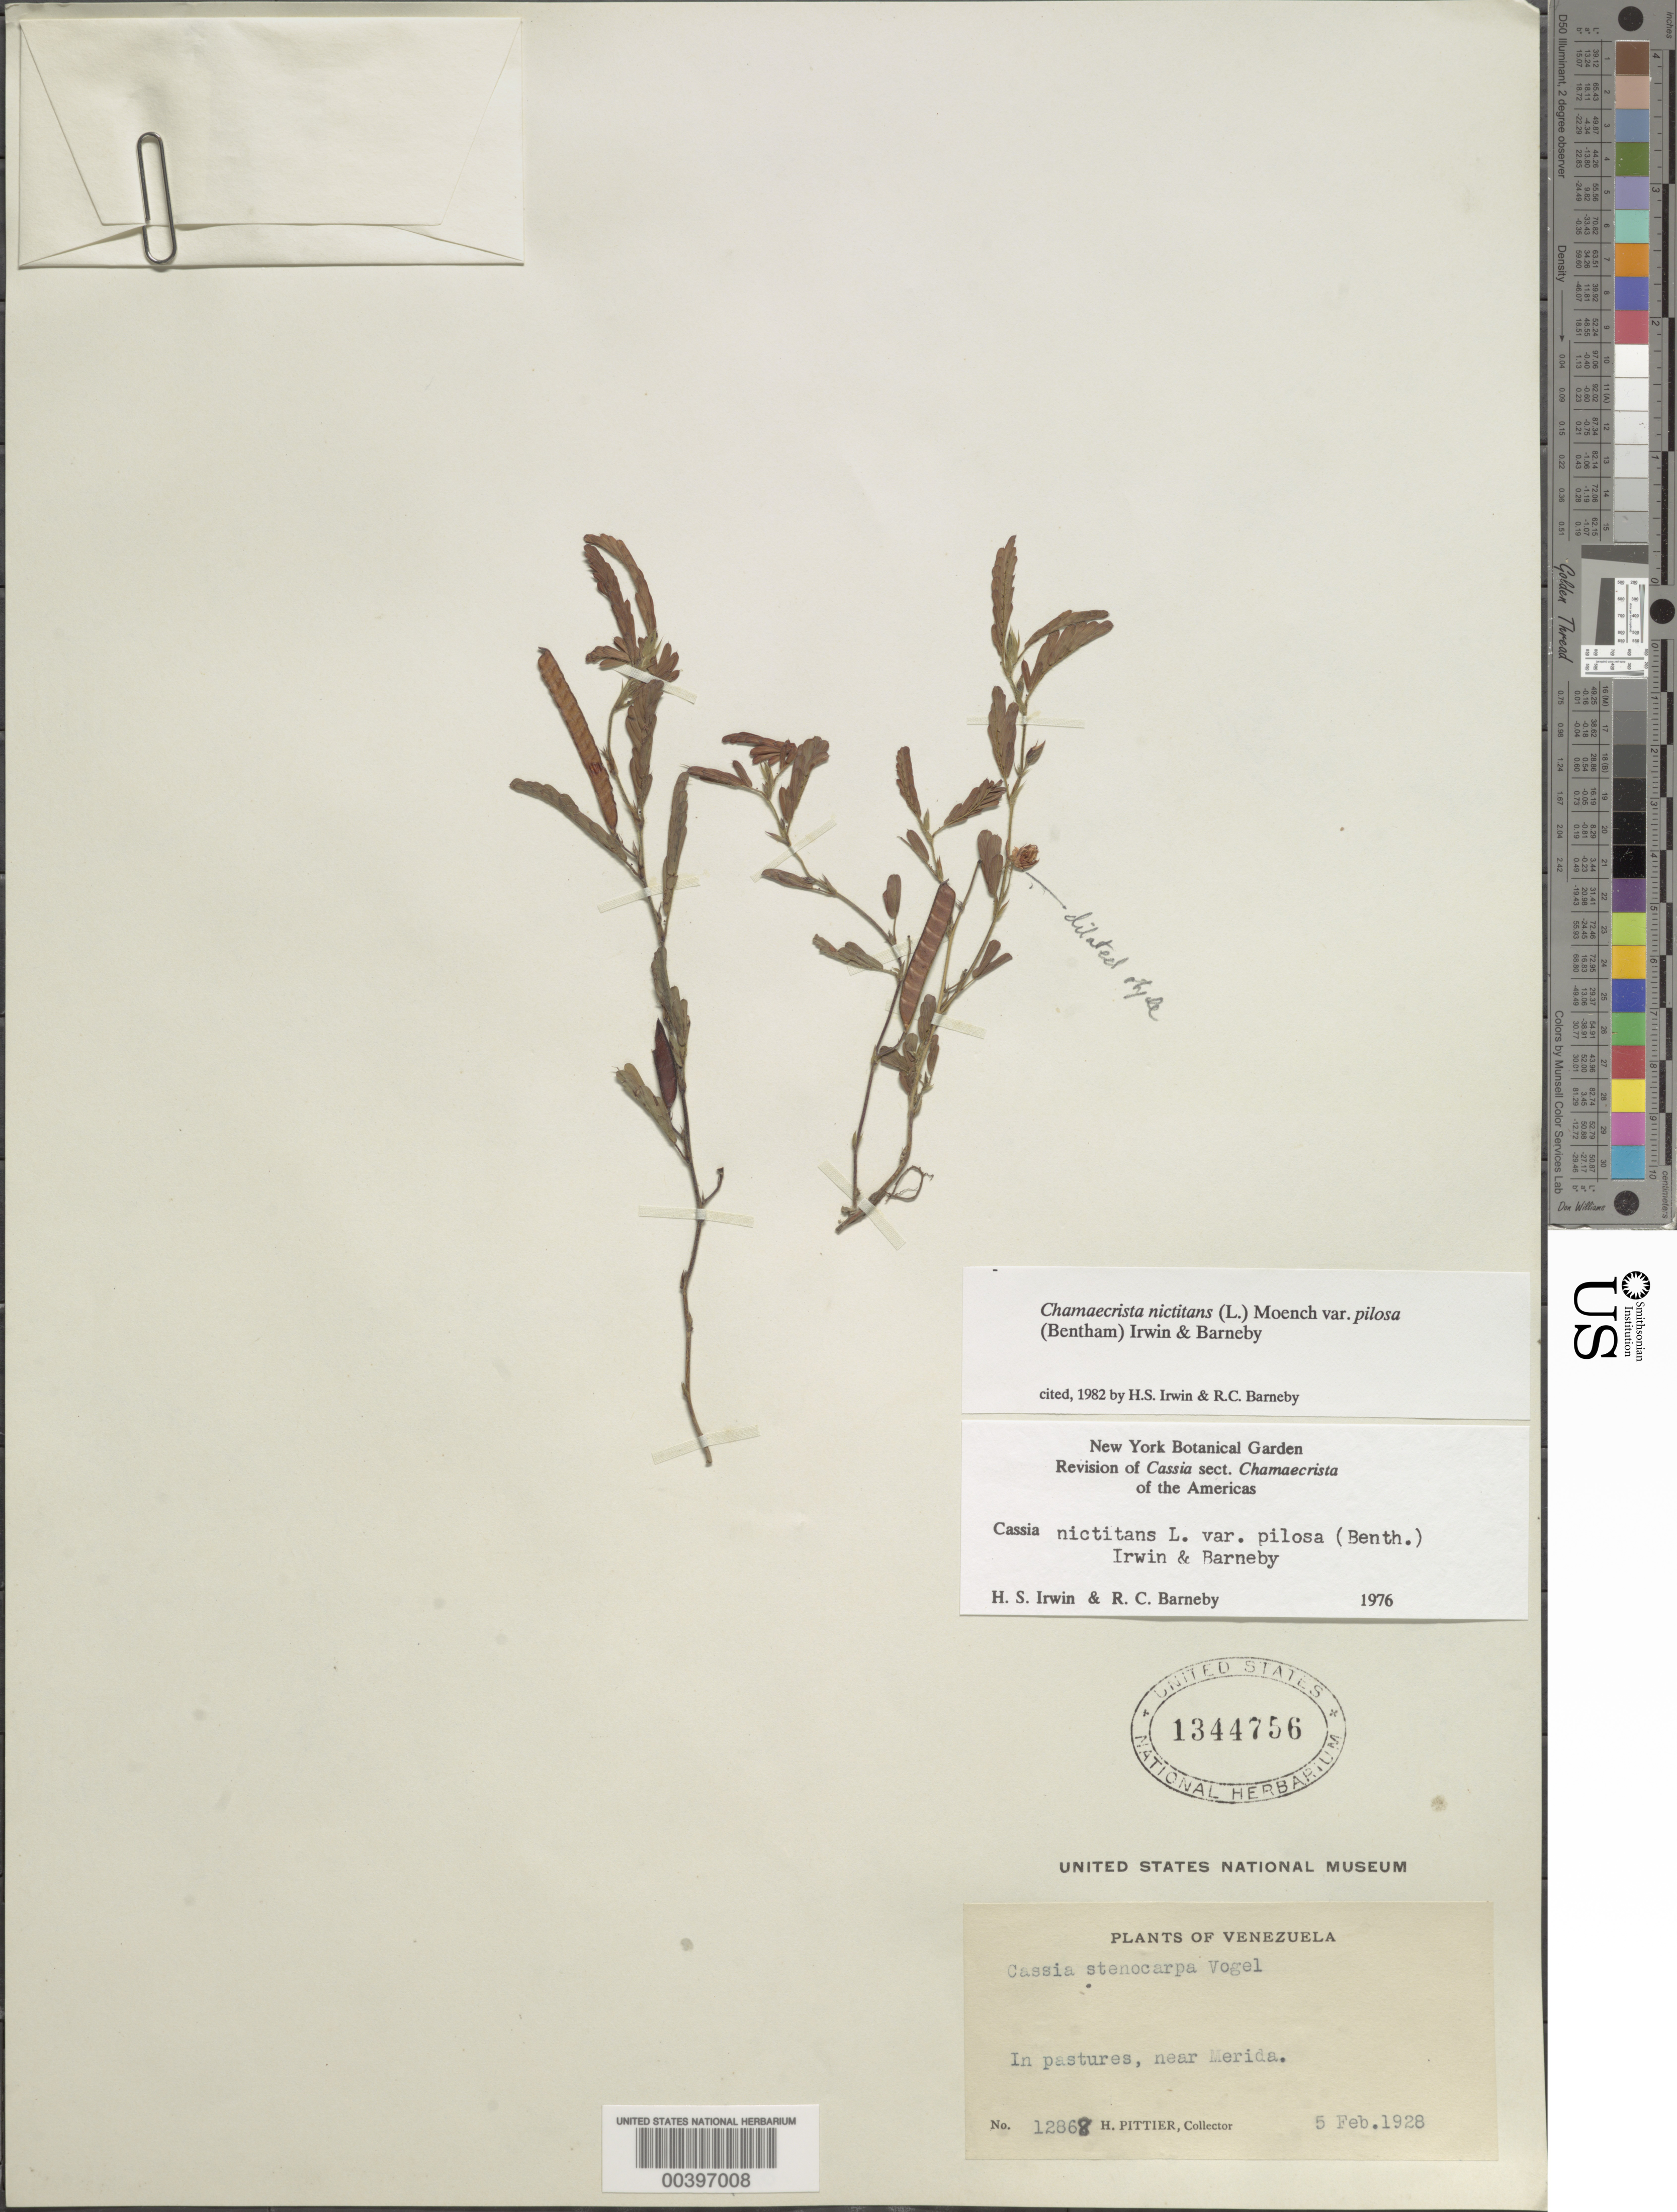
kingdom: Plantae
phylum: Tracheophyta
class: Magnoliopsida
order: Fabales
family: Fabaceae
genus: Chamaecrista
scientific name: Chamaecrista nictitans var. pilosa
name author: (Benth.) H.S. Irwin & Barneby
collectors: H. F. Pittier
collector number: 12868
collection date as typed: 05 Feb 1928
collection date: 1928-02-05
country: Venezuela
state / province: Mérida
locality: Near Mérida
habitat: In pastures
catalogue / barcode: US 1344756